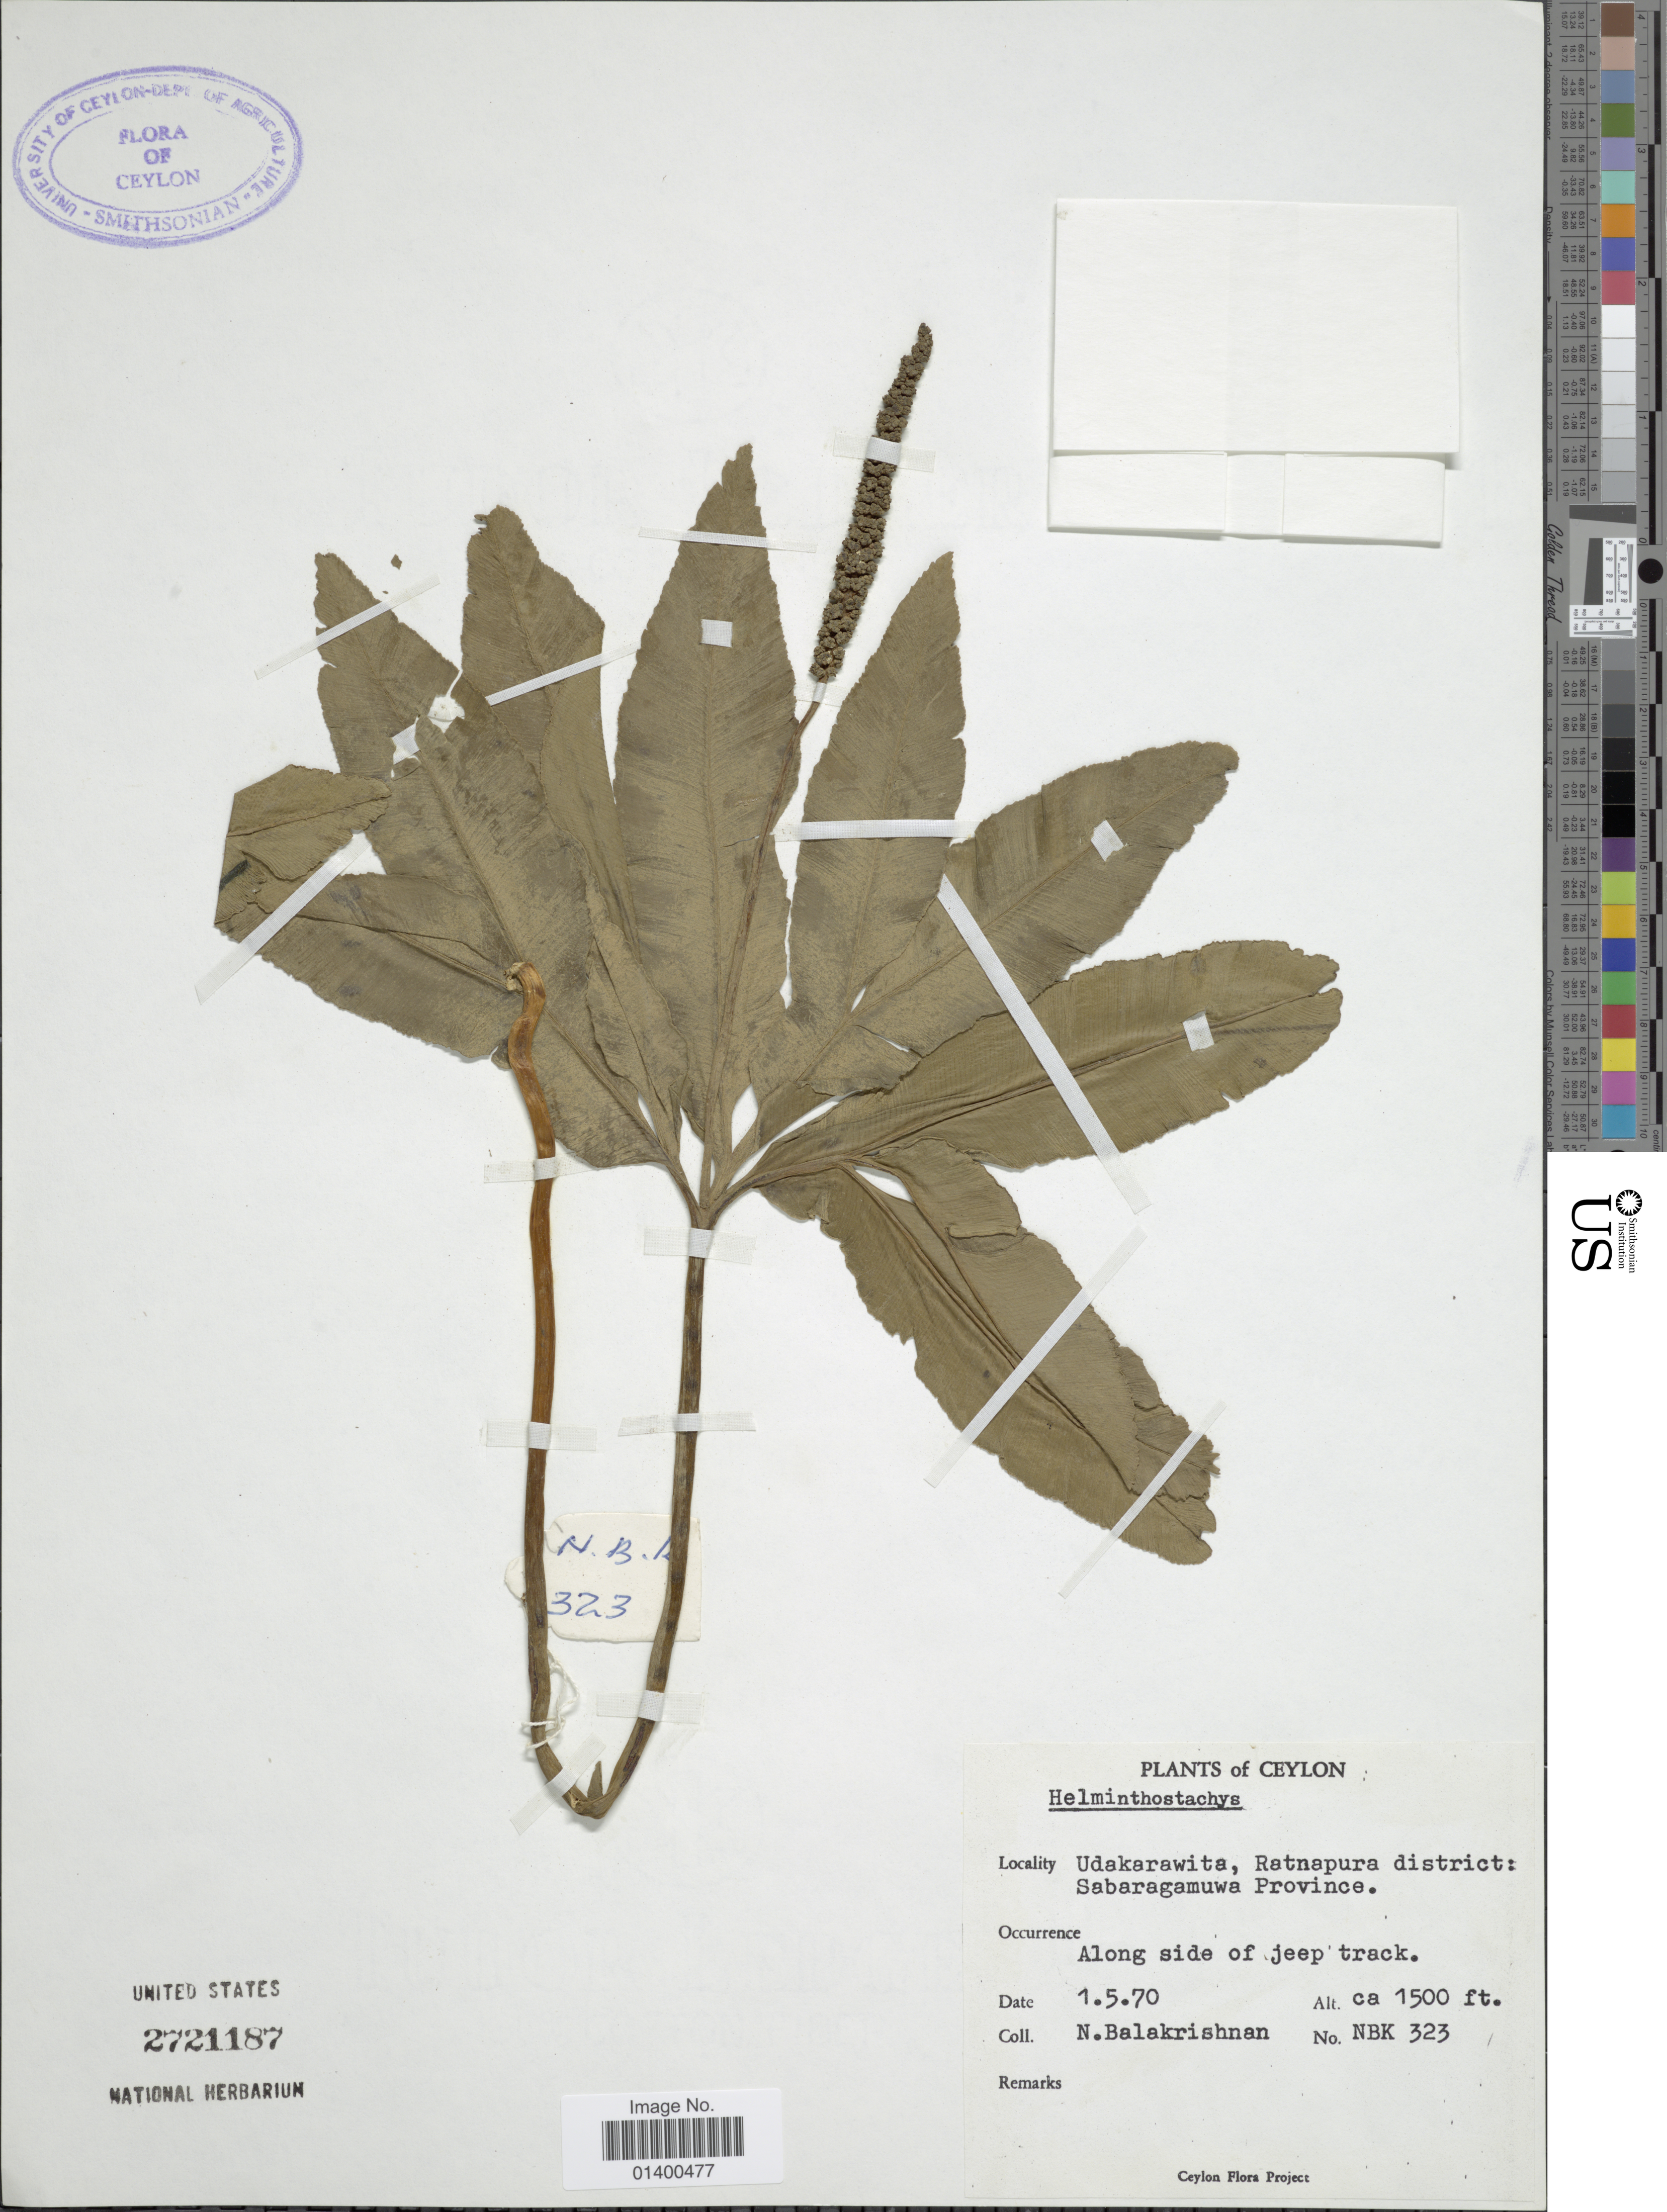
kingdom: Plantae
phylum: Tracheophyta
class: Polypodiopsida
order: Ophioglossales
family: Ophioglossaceae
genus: Helminthostachys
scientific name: Helminthostachys zeylanica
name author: (L.) Hook.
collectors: N. Balakrishnan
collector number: NBK 323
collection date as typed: Transcribed d/m/y: 1/5/70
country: Sri Lanka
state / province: Sabaragamuwa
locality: Ceylon, Udakarawita, Ratnapura district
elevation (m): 457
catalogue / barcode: US 2721187